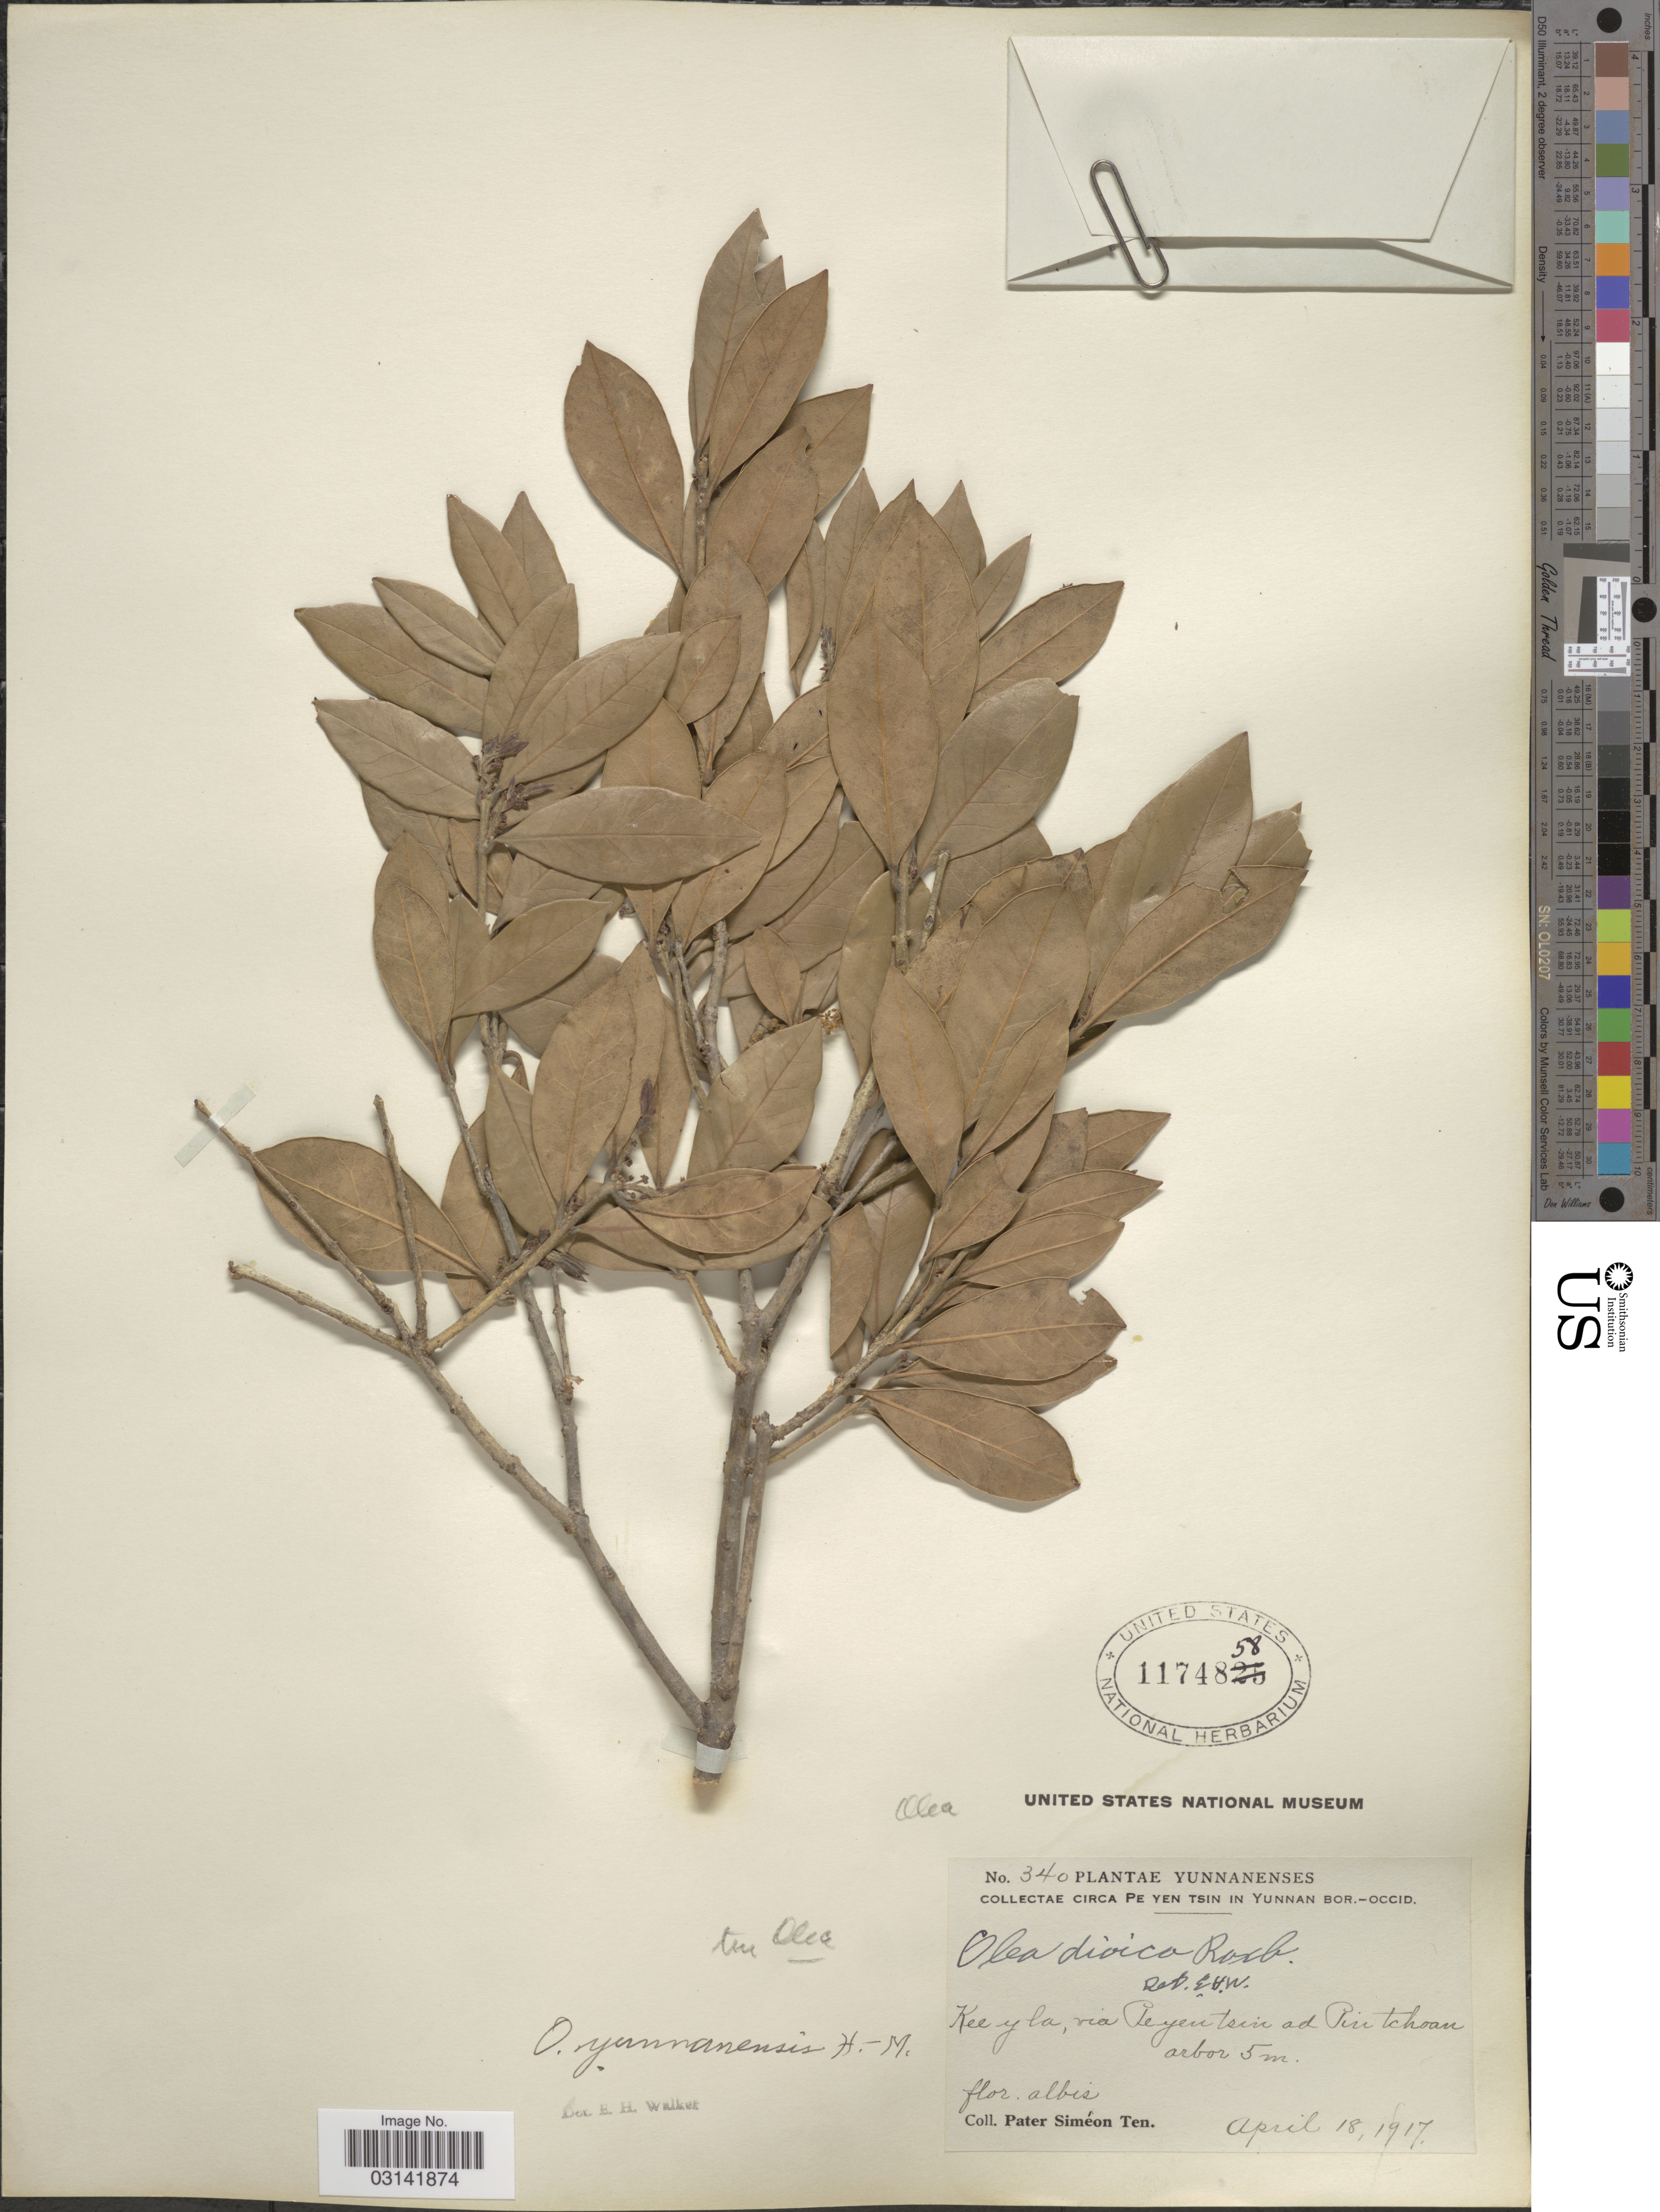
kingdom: Plantae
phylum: Tracheophyta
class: Magnoliopsida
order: Lamiales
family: Oleaceae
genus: Olea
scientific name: Olea yuennanensis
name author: Hand.-Mazz.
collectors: P. S. Ten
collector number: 340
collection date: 1917-04-18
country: China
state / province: Yunnan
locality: Circa Pe Yen Tsin in Yunnan Bor.-Occid., Kee y la, via Peyen tsin ad Pin tchoan.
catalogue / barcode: US 1174858